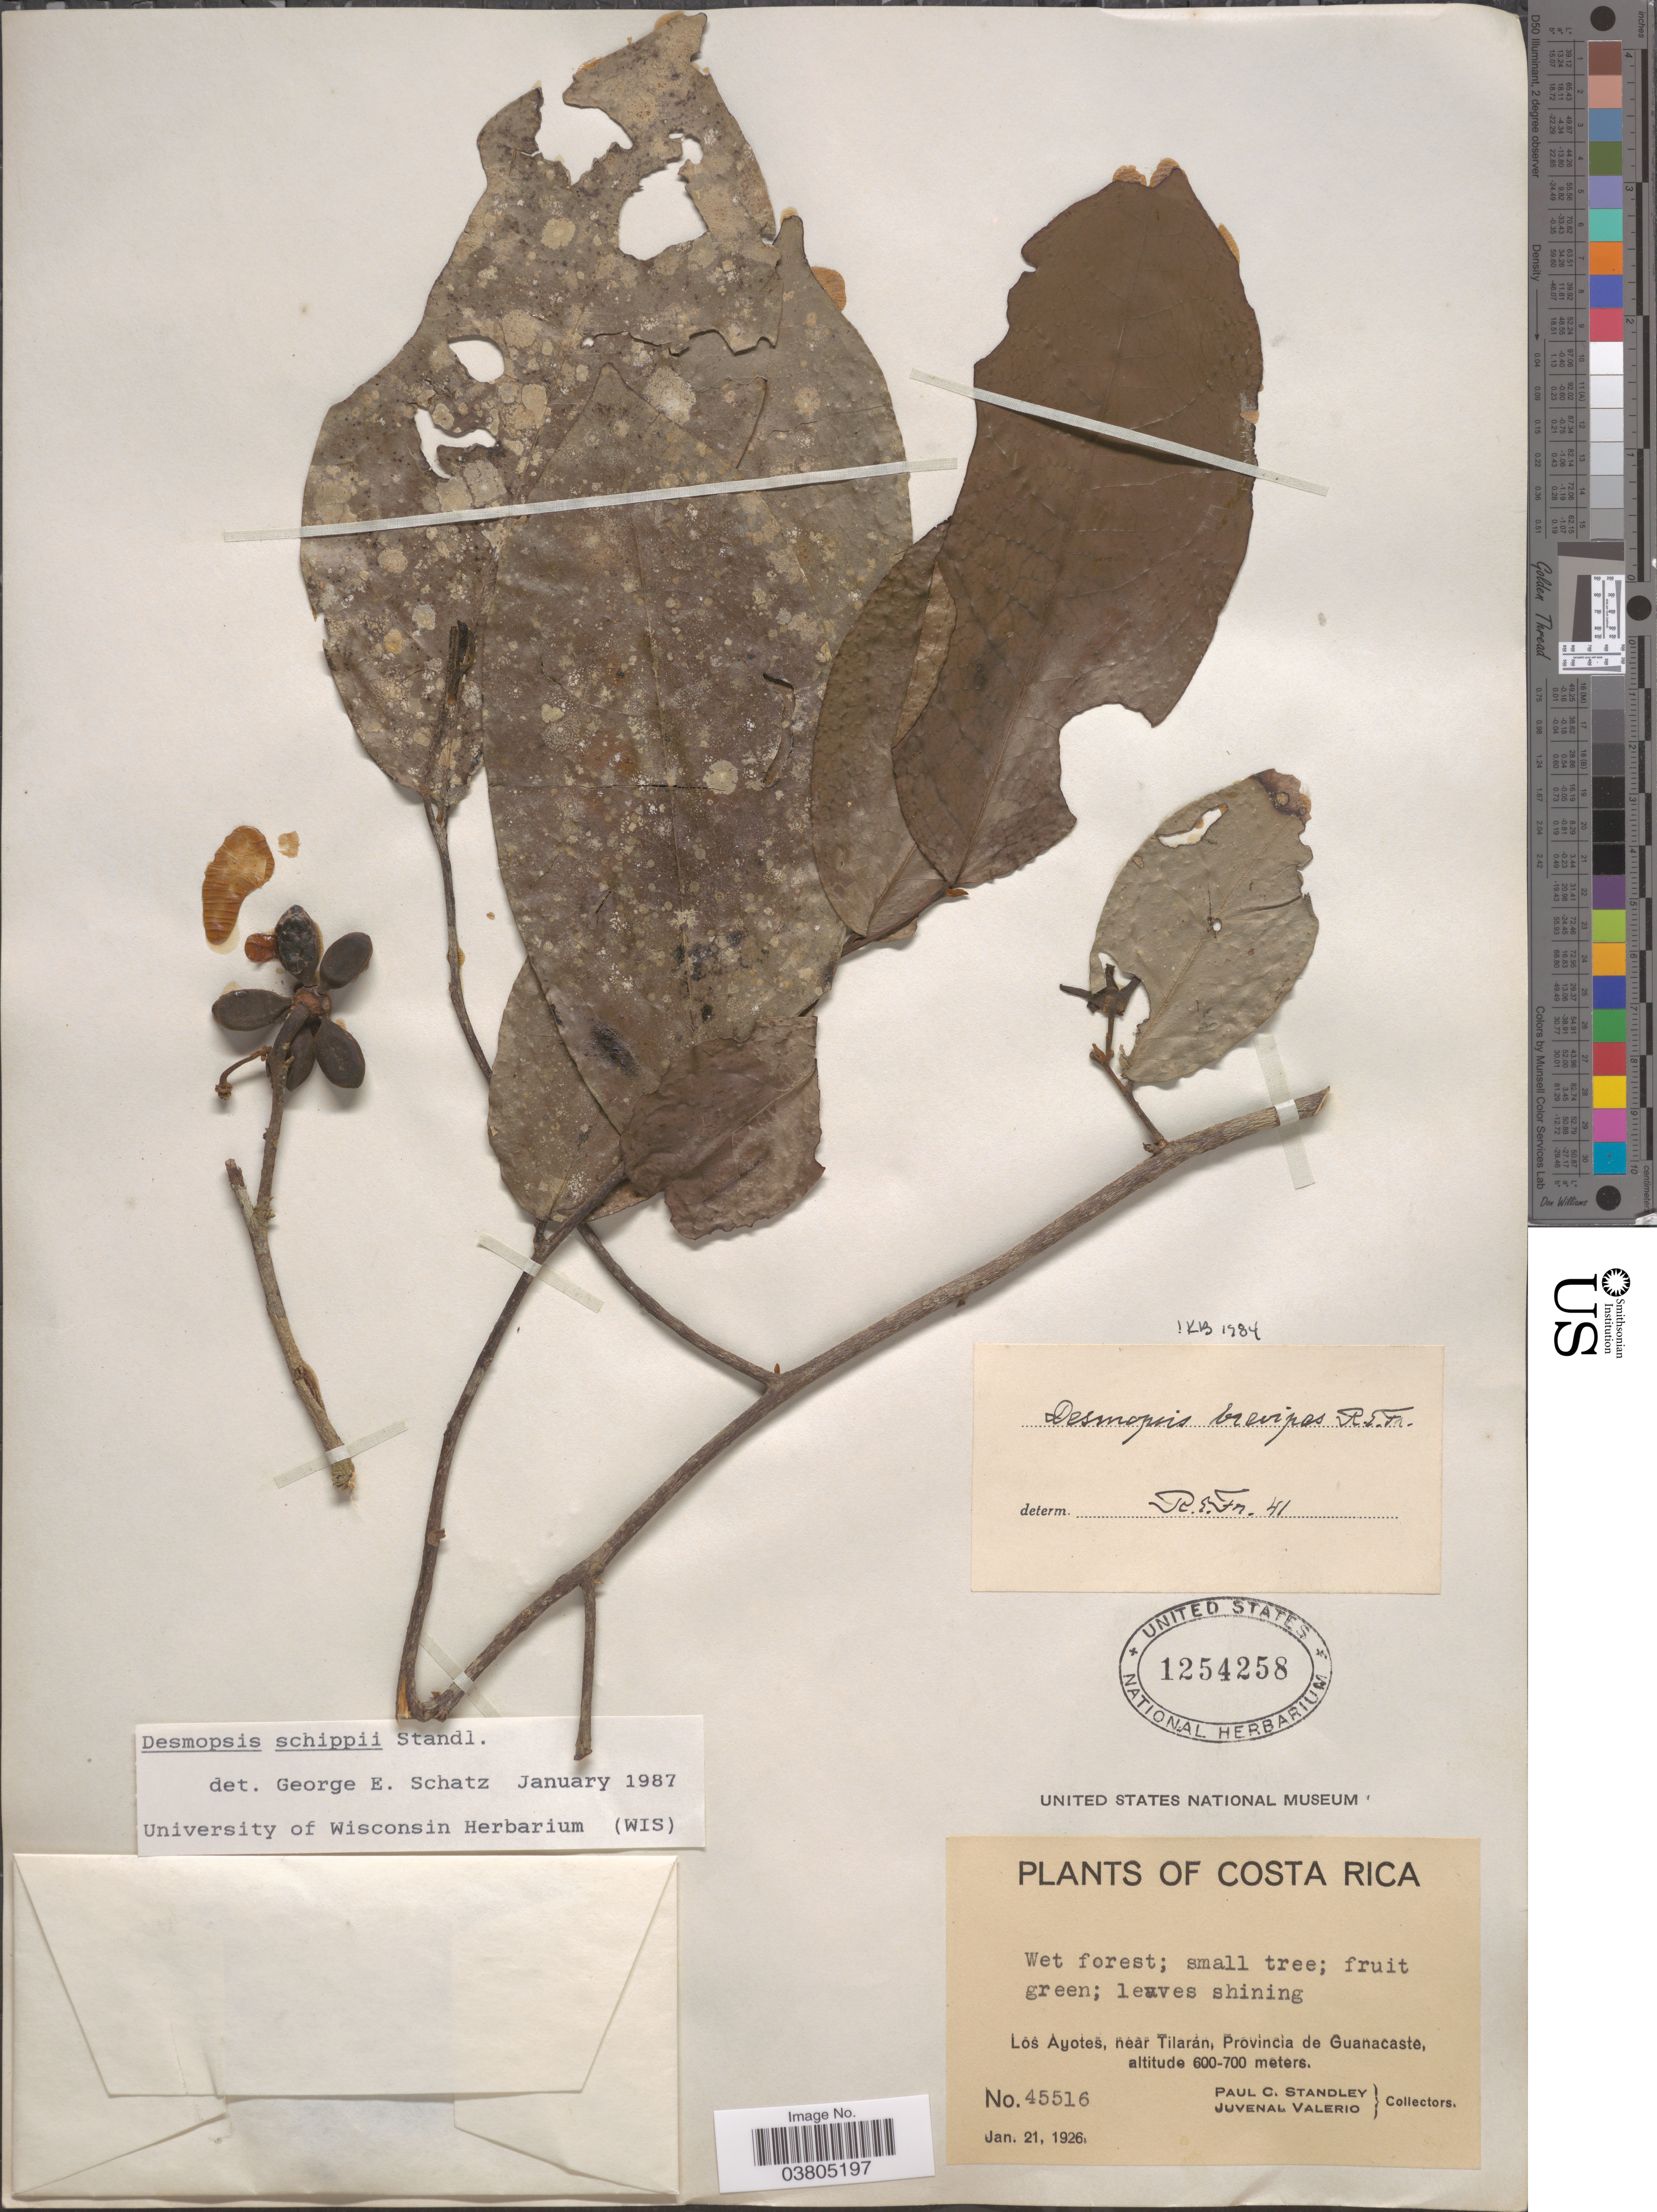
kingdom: Plantae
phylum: Tracheophyta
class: Magnoliopsida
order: Magnoliales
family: Annonaceae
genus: Desmopsis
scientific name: Desmopsis schippii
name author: Standl.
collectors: P. C. Standley & J. Valerio R.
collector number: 45516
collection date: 1926-01-21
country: Costa Rica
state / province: Guanacaste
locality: Los Ayotes, near Tilarán.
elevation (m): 600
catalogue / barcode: US 1254258